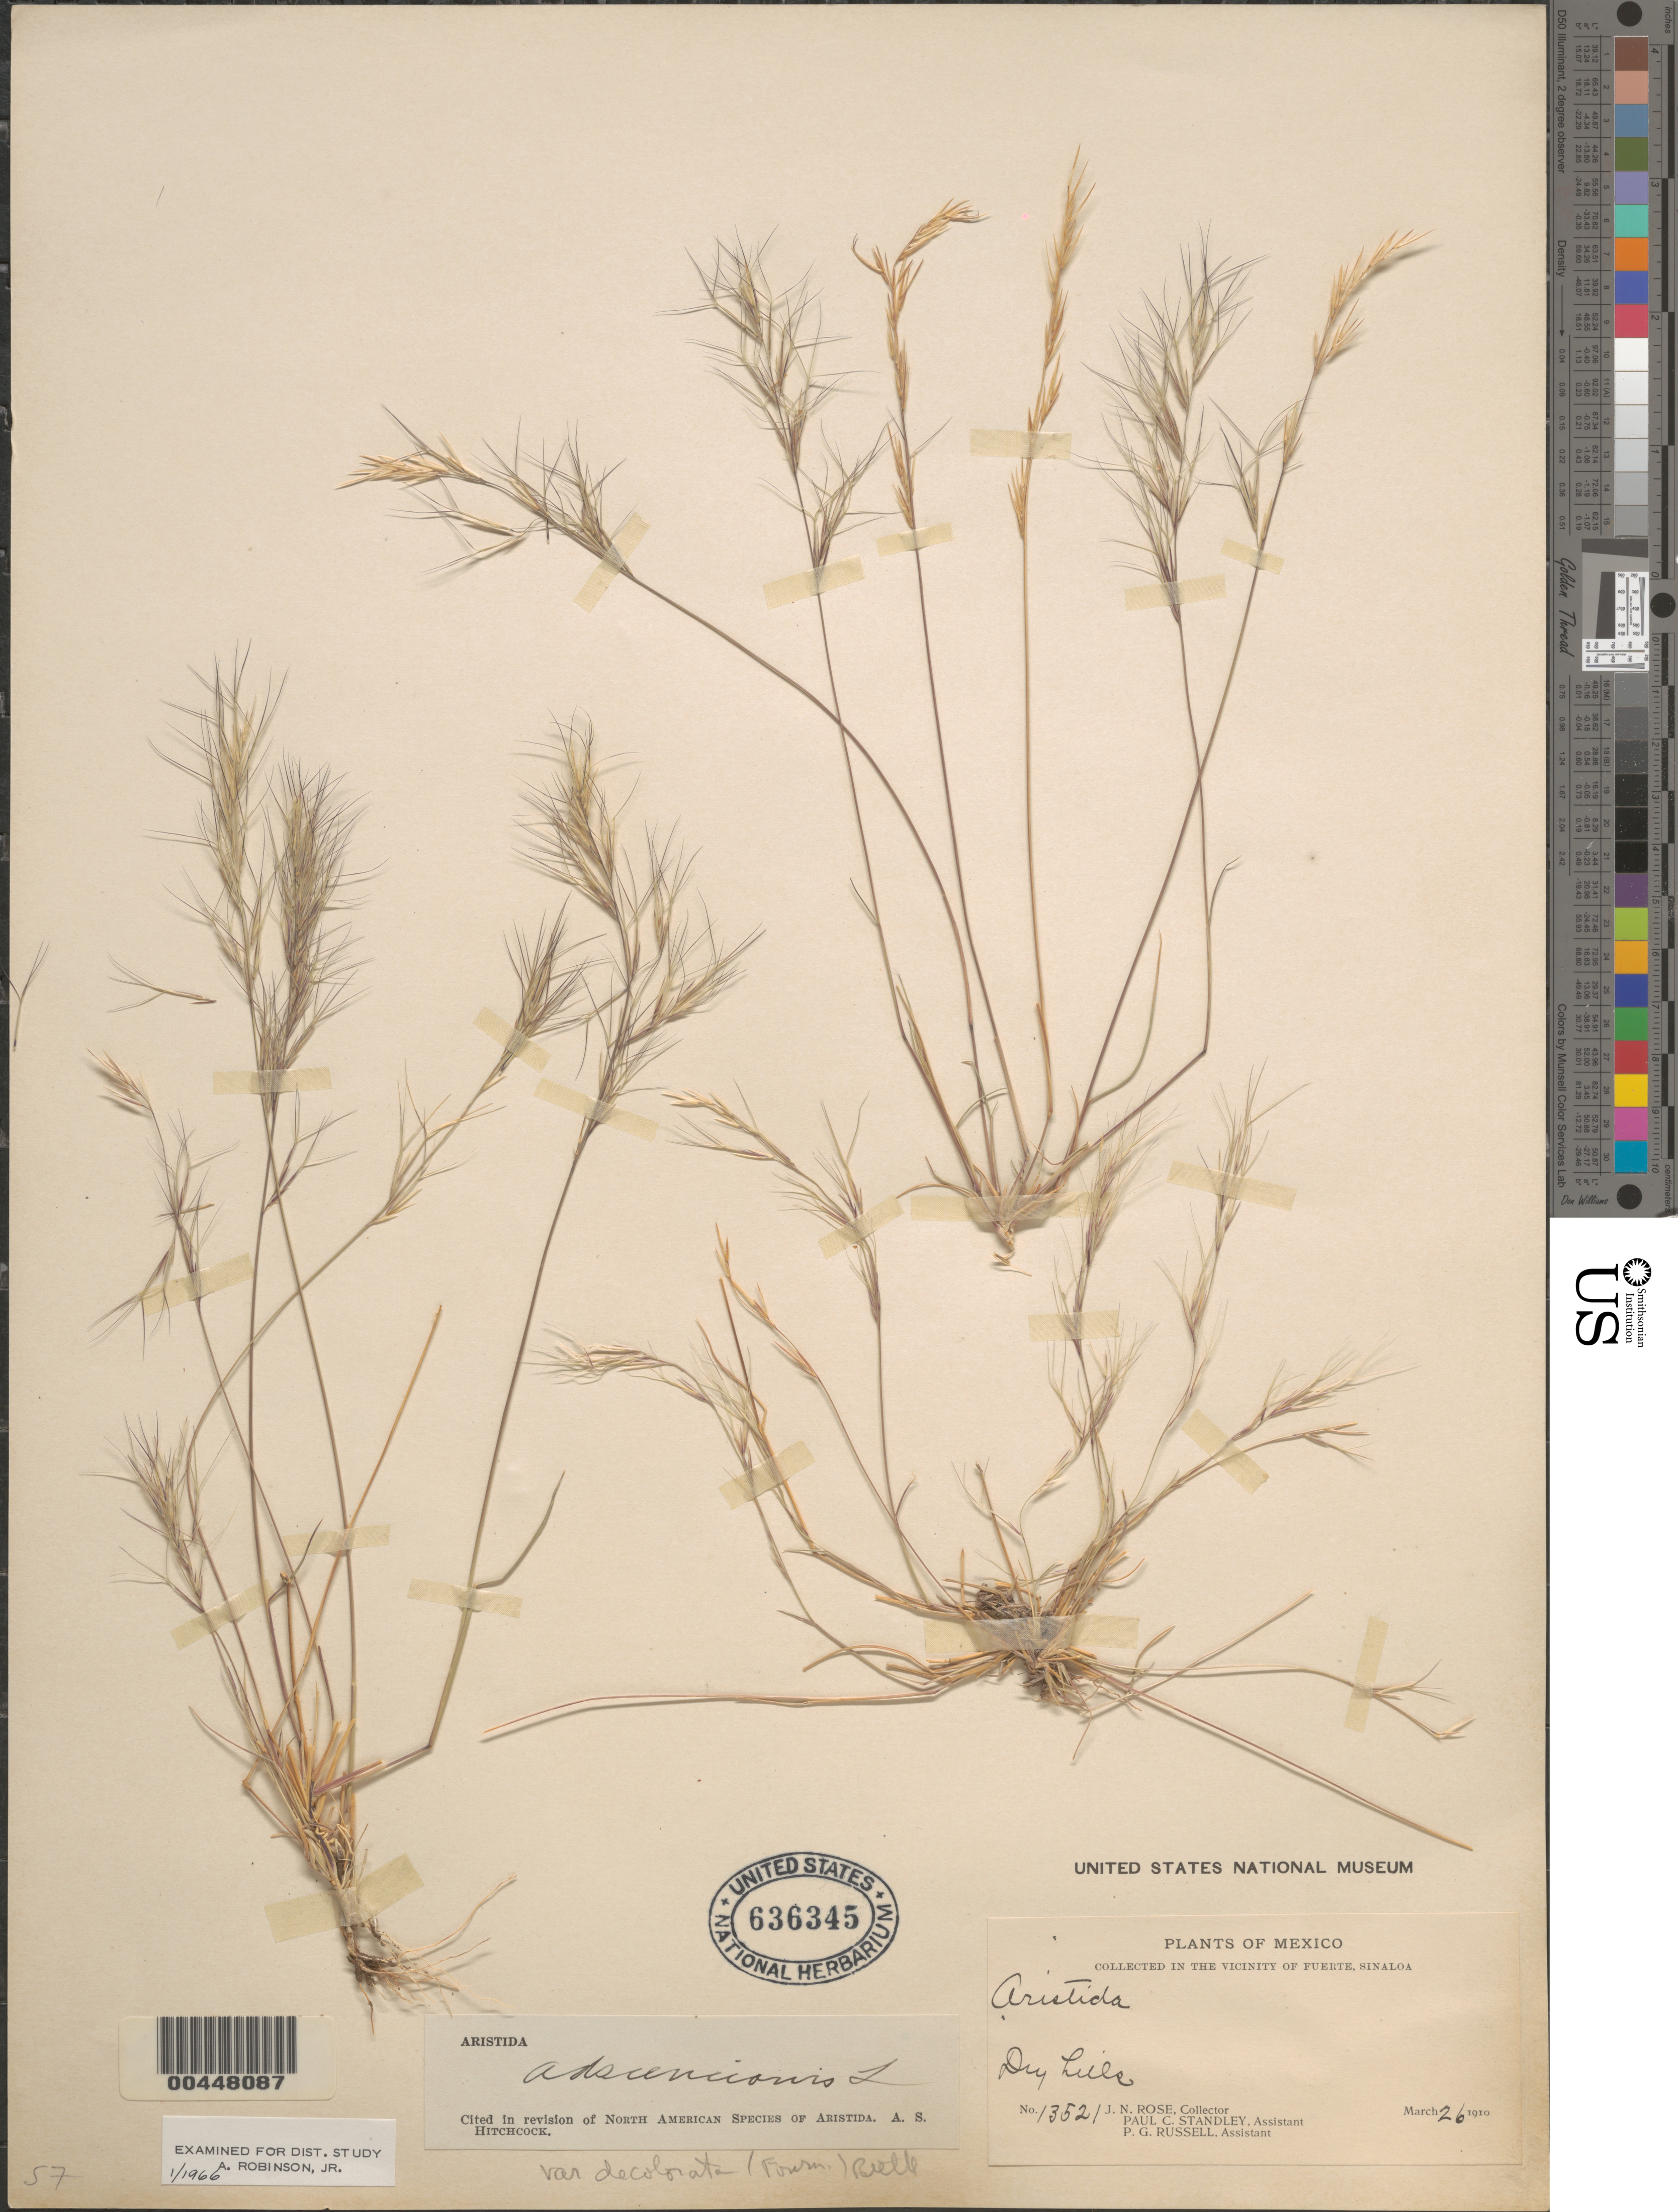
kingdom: Plantae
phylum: Tracheophyta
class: Liliopsida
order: Poales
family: Poaceae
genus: Aristida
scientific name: Aristida adscensionis var. decolorata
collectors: J. N. Rose, P. C. Standley & P. G. Russell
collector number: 13521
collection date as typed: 26 Mar 1910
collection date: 1910-03-26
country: Mexico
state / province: Sinaloa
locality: Fuerte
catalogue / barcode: US 636345